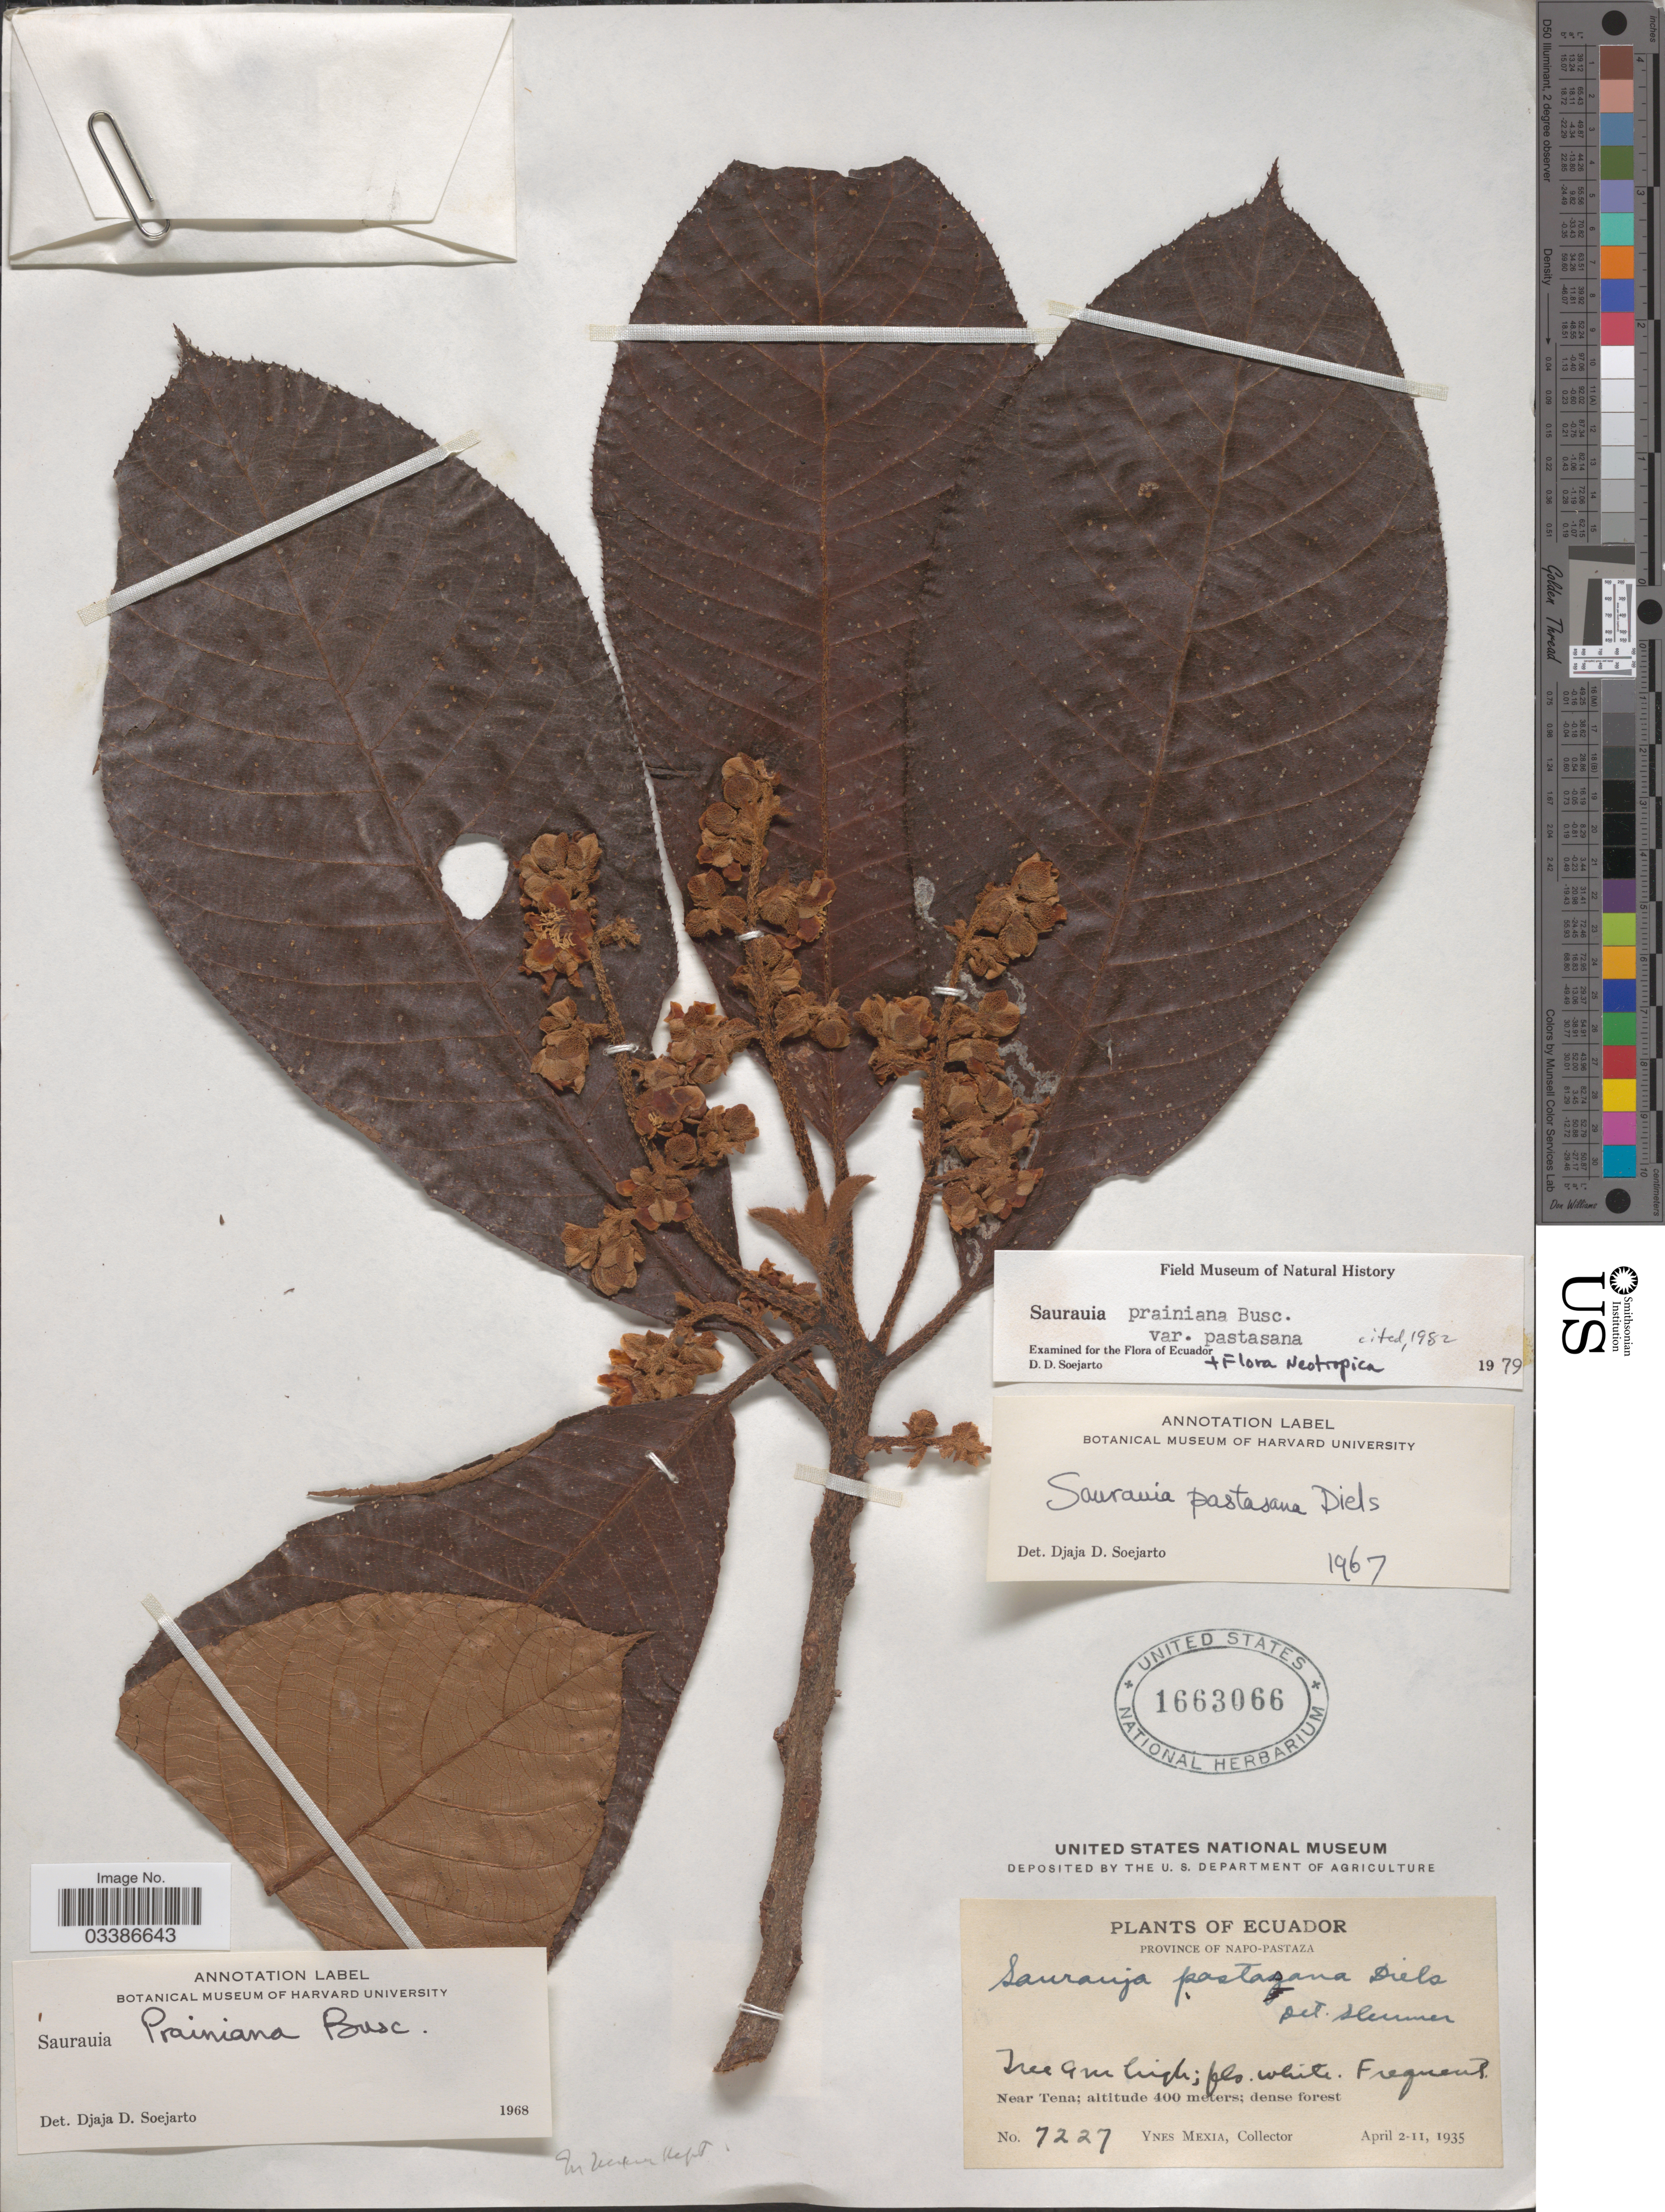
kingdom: Plantae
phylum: Tracheophyta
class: Magnoliopsida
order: Ericales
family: Actinidiaceae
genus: Saurauia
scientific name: Saurauia prainiana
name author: Buscal.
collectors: Y. Mexia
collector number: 7227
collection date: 1935-04-02/1935-04-11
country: Ecuador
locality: Province of Napo-Pastaza. Near Tena.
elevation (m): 400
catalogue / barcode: US 1663066